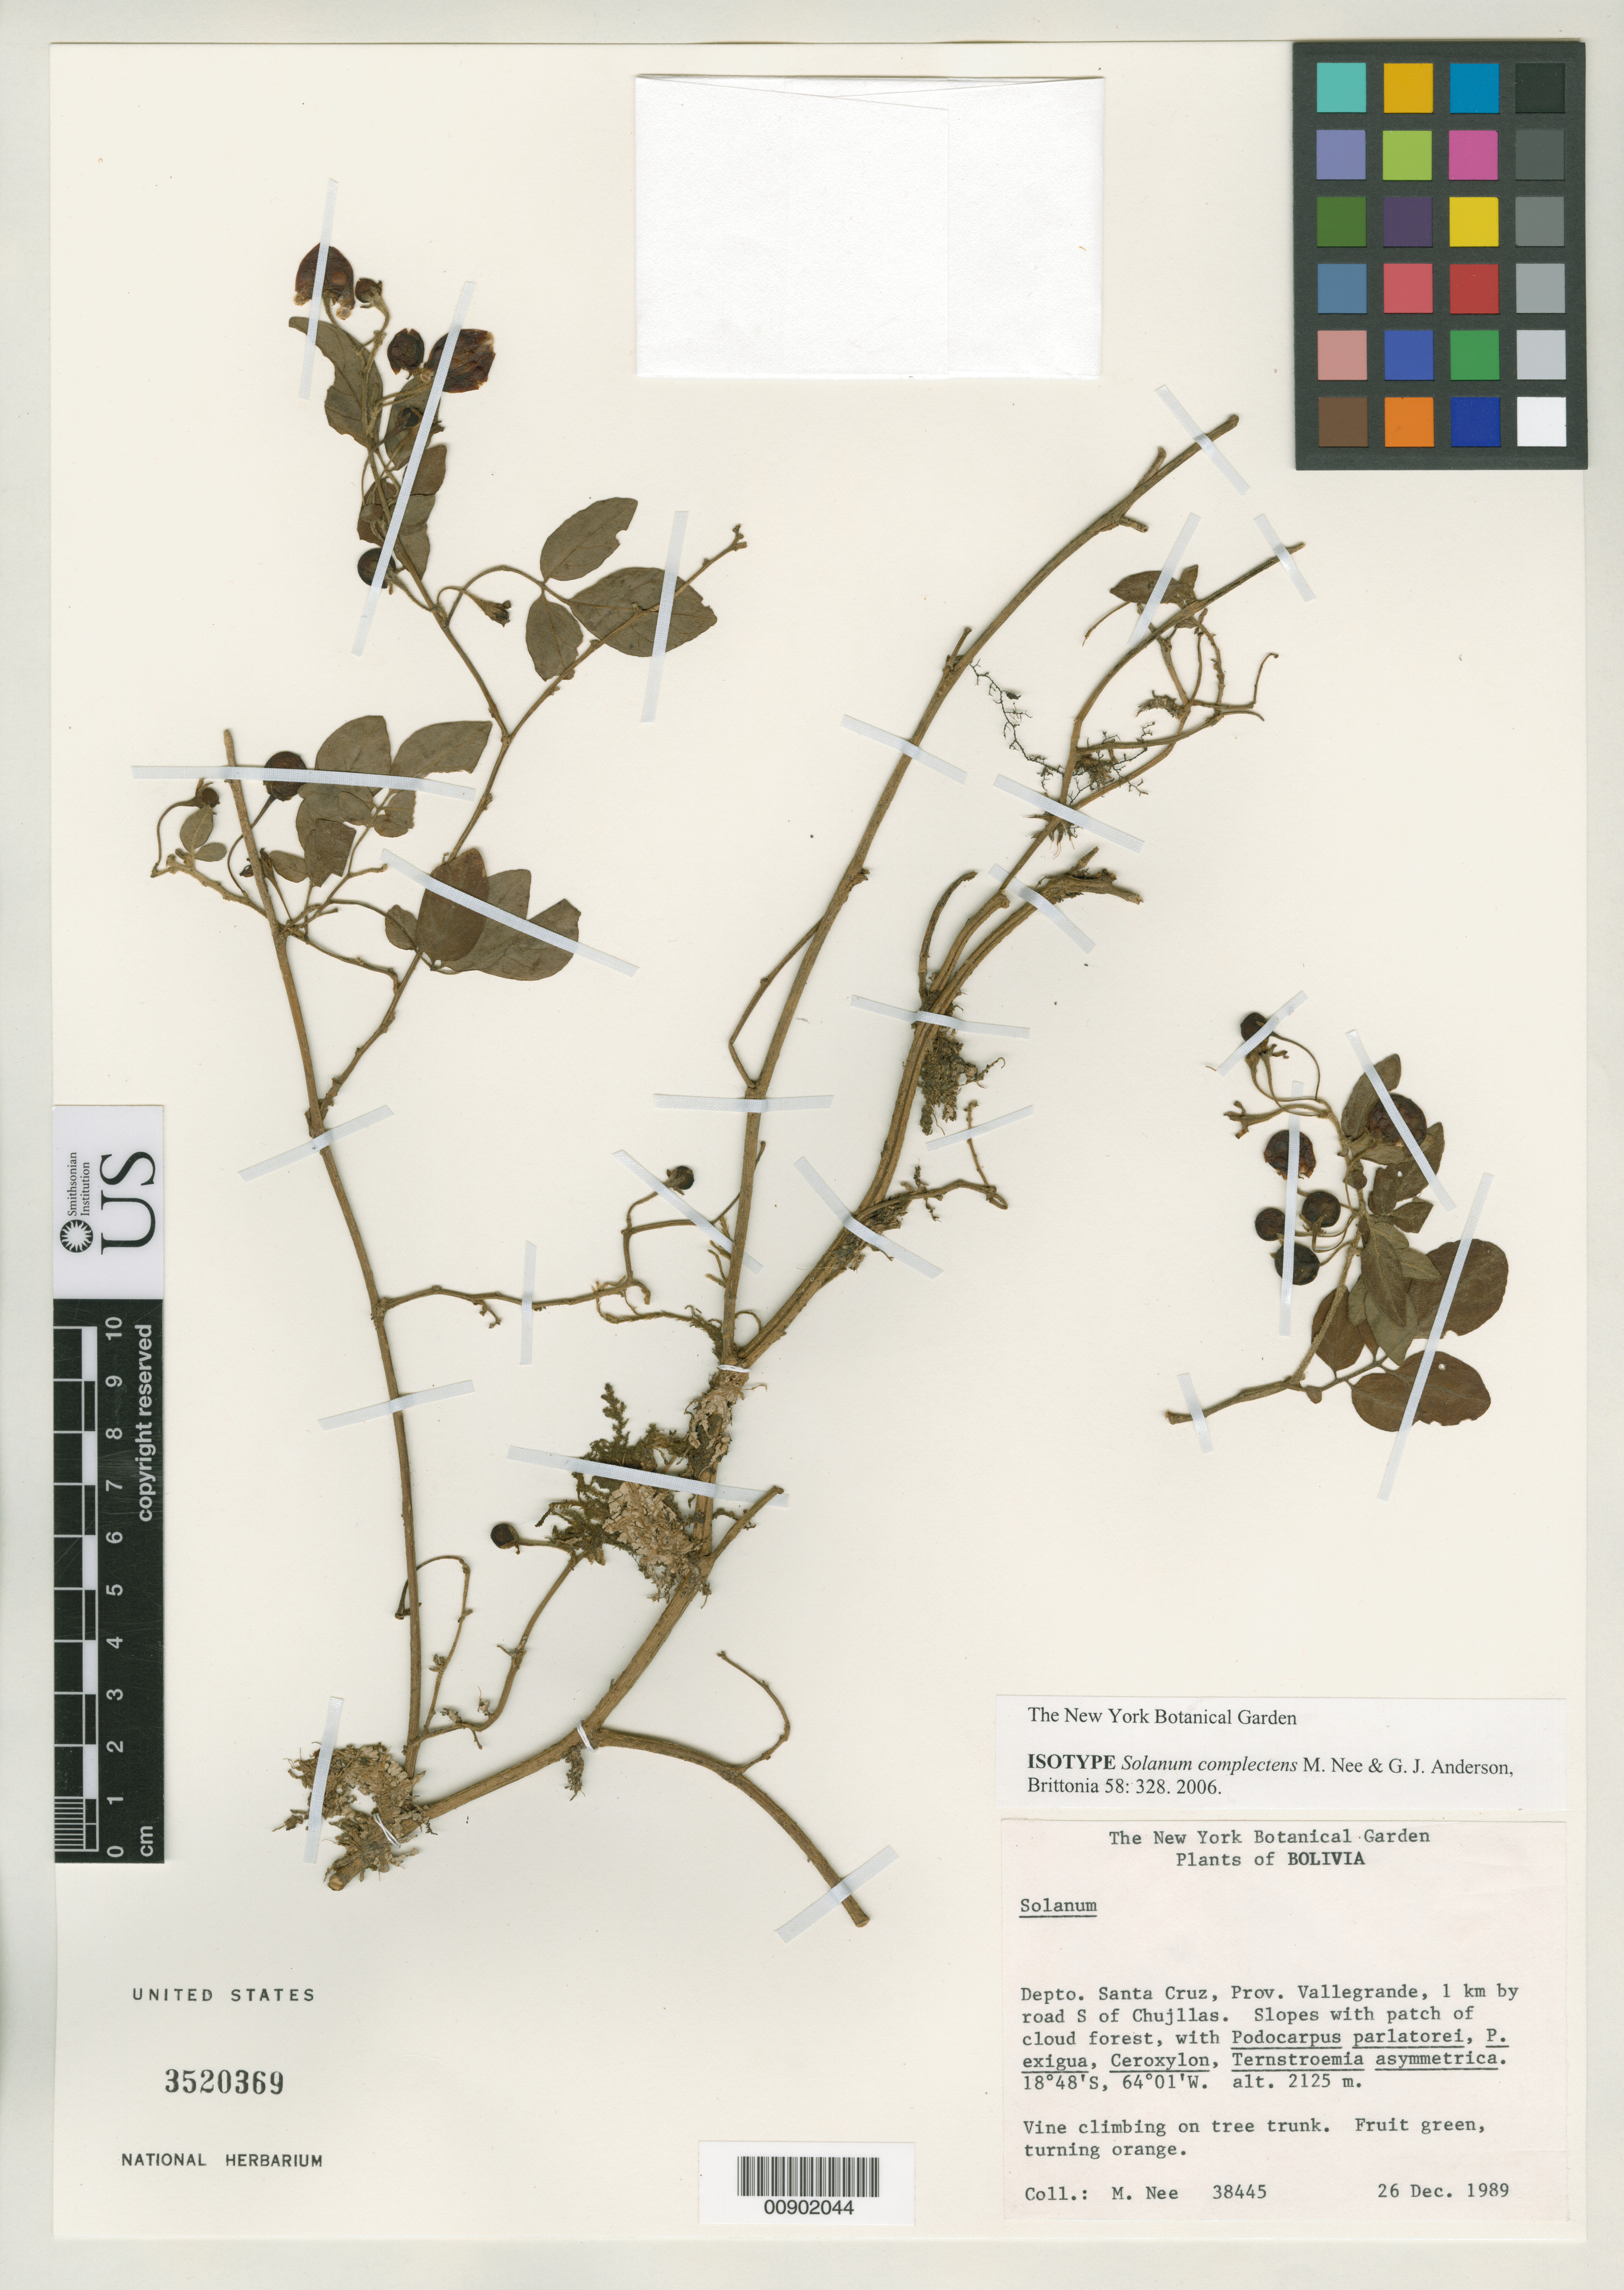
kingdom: Plantae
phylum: Tracheophyta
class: Magnoliopsida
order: Solanales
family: Solanaceae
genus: Solanum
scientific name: Solanum complectens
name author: M. Nee & G.J. Anderson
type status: Isotype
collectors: M. Nee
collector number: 38445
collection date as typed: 26 Dec 1989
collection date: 1989-12-26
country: Bolivia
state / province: Santa Cruz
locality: Depto. Santa Cruz, Prov. Vallegrande, 1 km by road S of chujllas.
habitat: Slopes with patch of cloud forest.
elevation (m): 2125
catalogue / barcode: US 3520369